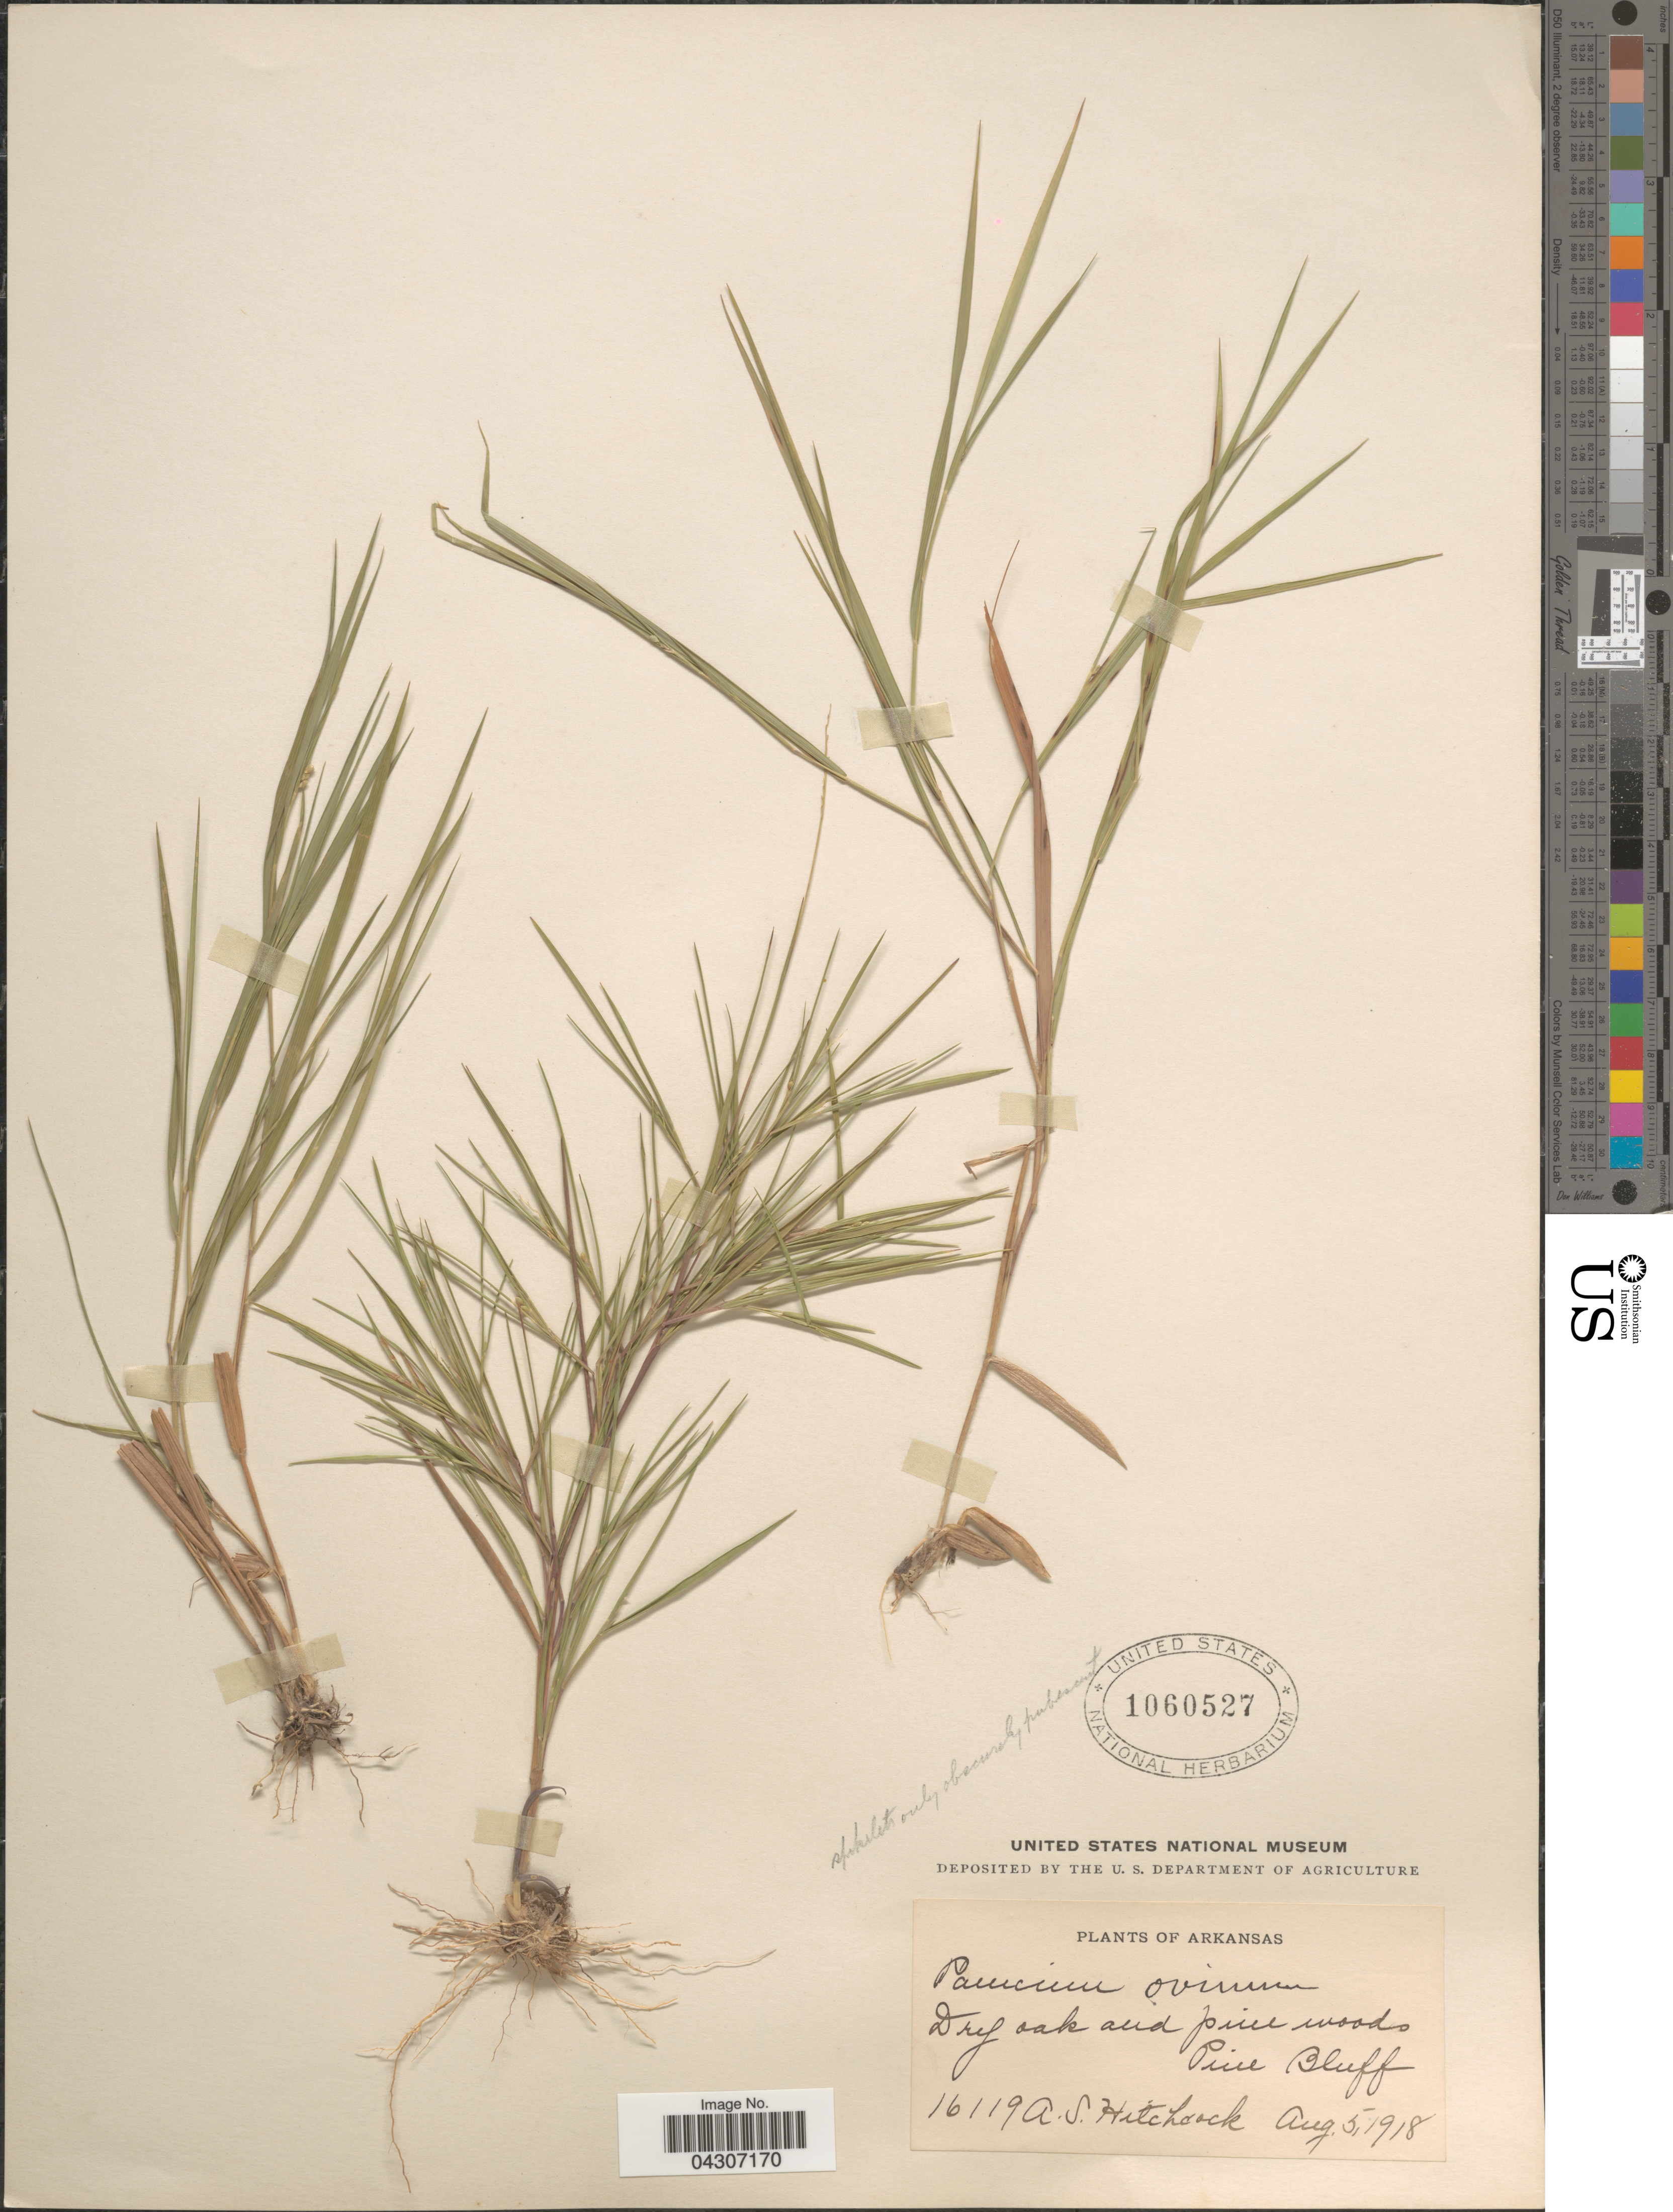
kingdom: Plantae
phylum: Tracheophyta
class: Liliopsida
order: Poales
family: Poaceae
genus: Dichanthelium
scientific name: Dichanthelium aciculare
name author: (Desv. ex Poir.) Gould & C.A. Clark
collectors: A. S. Hitchcock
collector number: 16119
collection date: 1918-08-05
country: United States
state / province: Arkansas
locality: Dry oak and pine woods. Pine Bluff.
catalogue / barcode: US 1060527